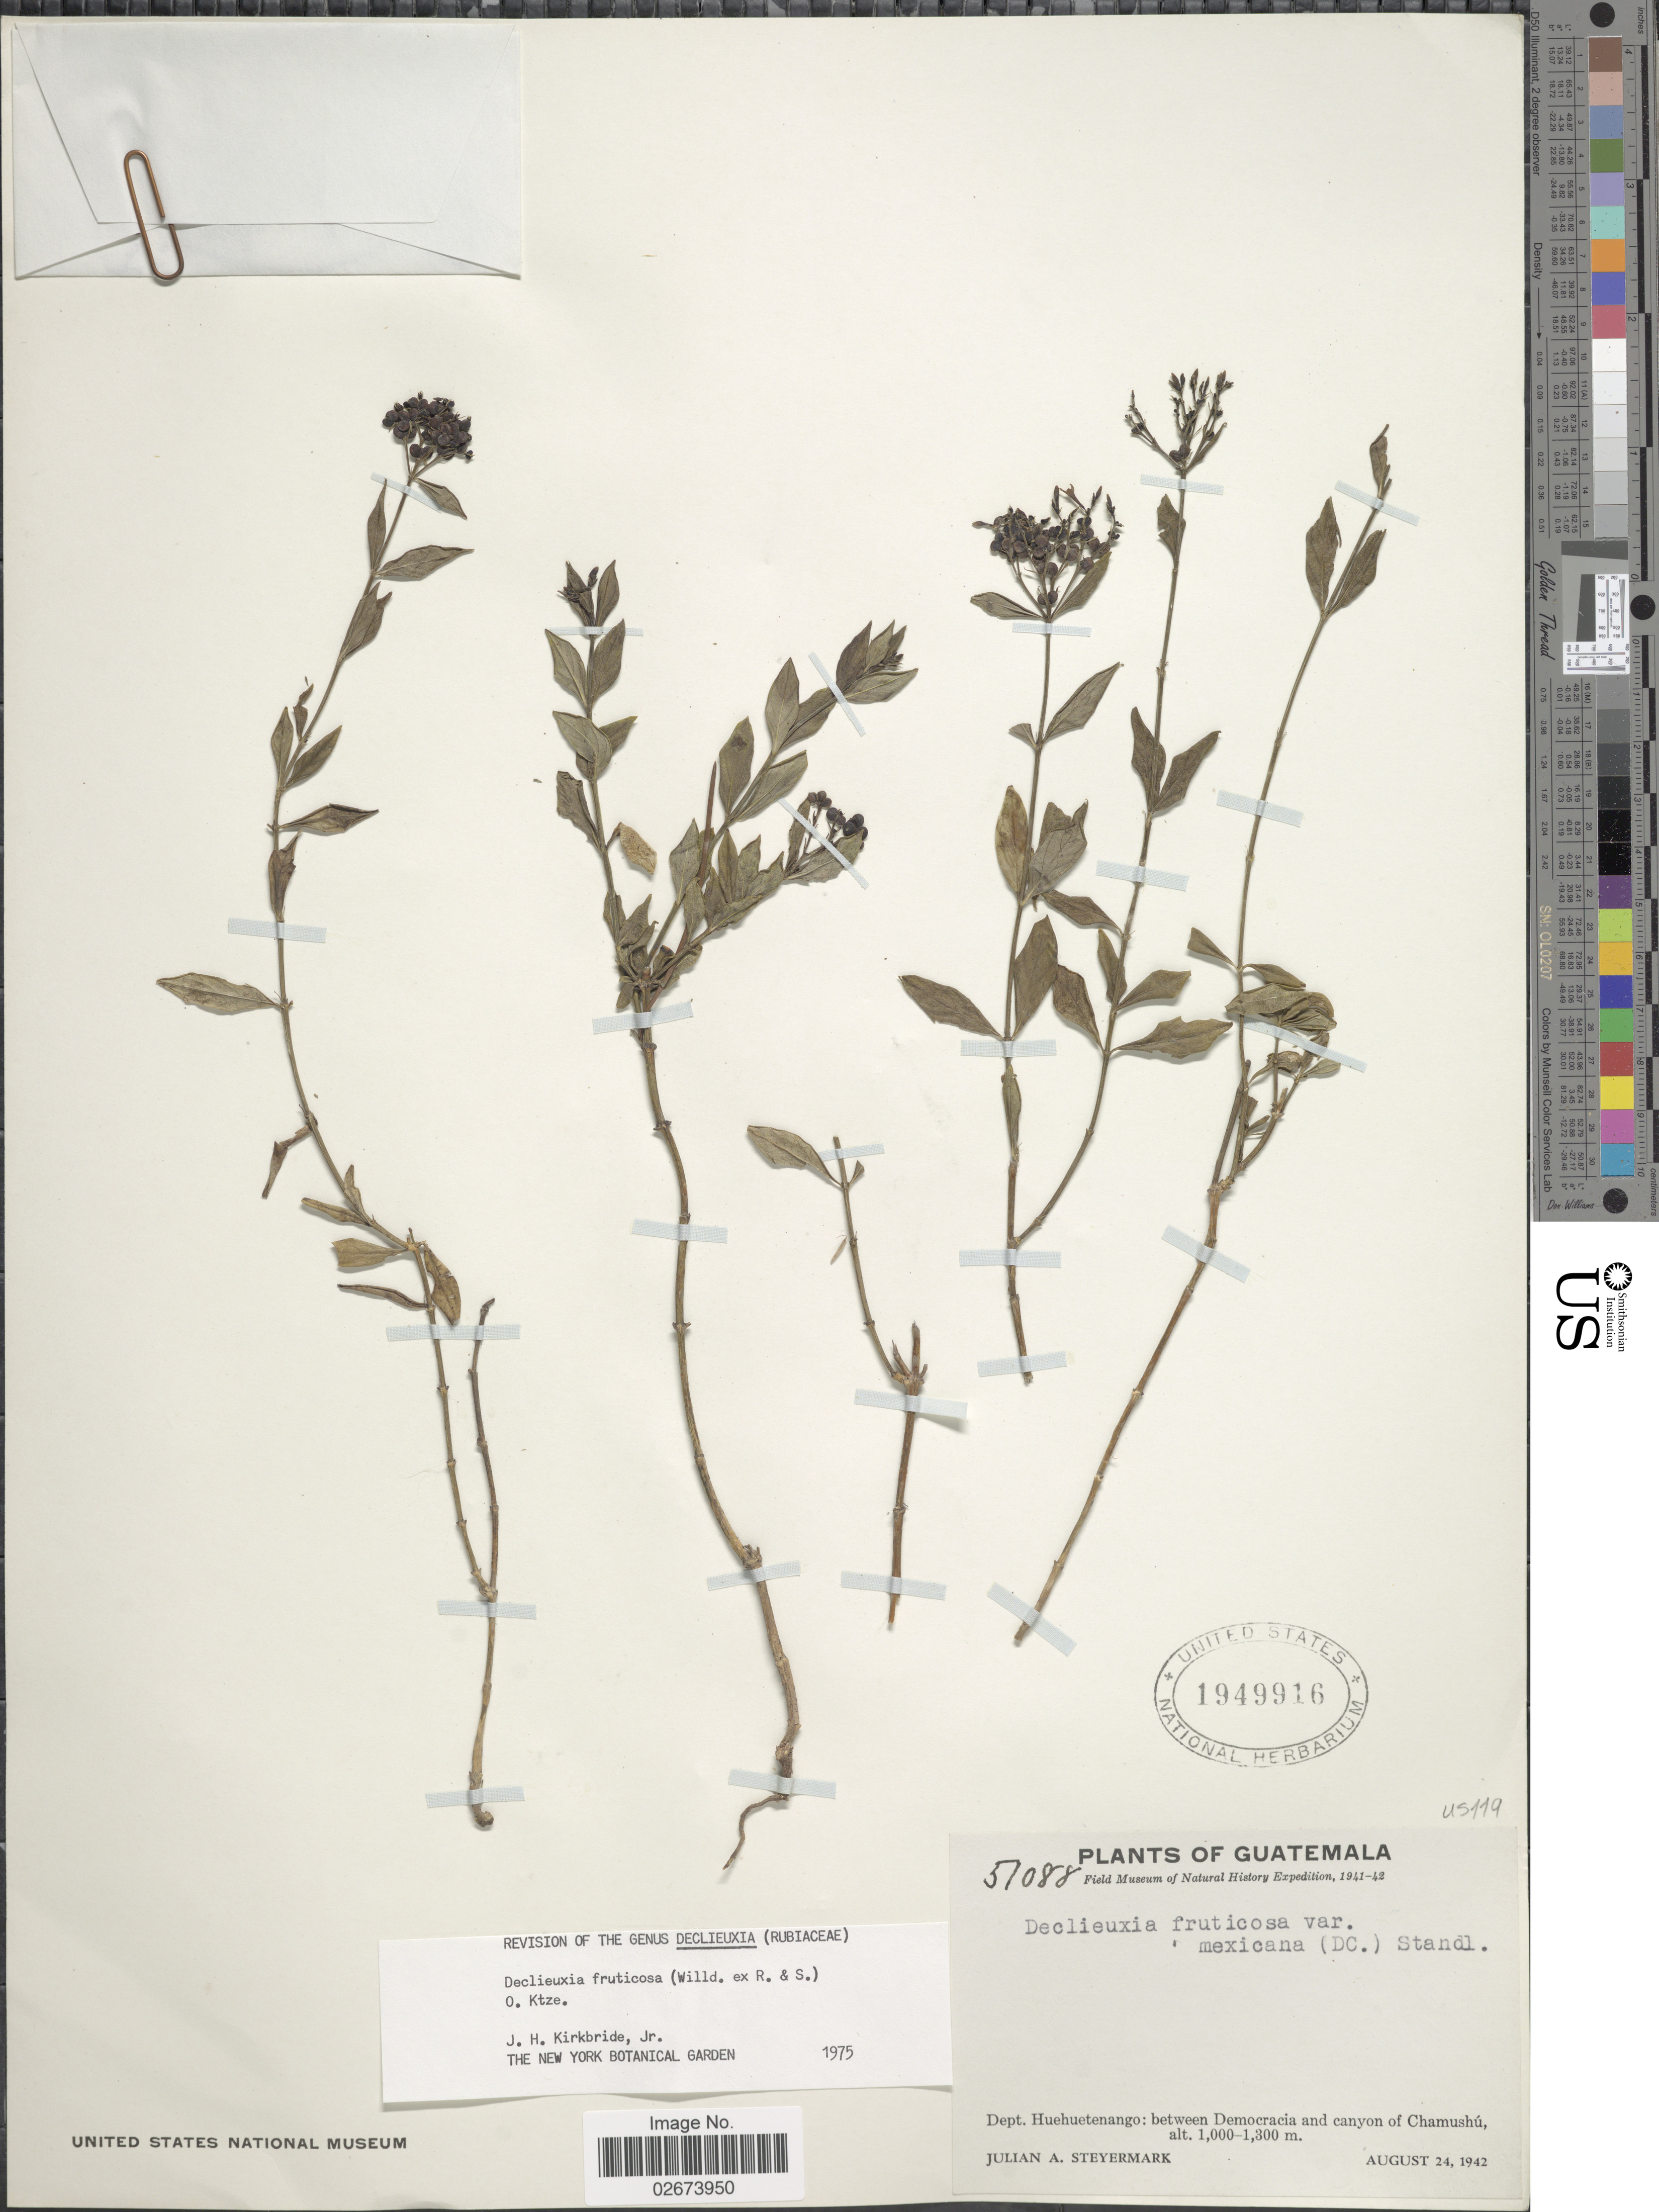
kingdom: Plantae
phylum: Tracheophyta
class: Magnoliopsida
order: Gentianales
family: Rubiaceae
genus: Declieuxia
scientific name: Declieuxia fruticosa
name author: (Willd. ex Roem. & Schult.) Kuntze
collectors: J. Steyermark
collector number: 51088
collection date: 1942-08-24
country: Guatemala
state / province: Huehuetenango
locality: Dept. Huehuetenango: between Democracia and canyon of Chamushú.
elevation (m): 1000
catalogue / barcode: US 1949916